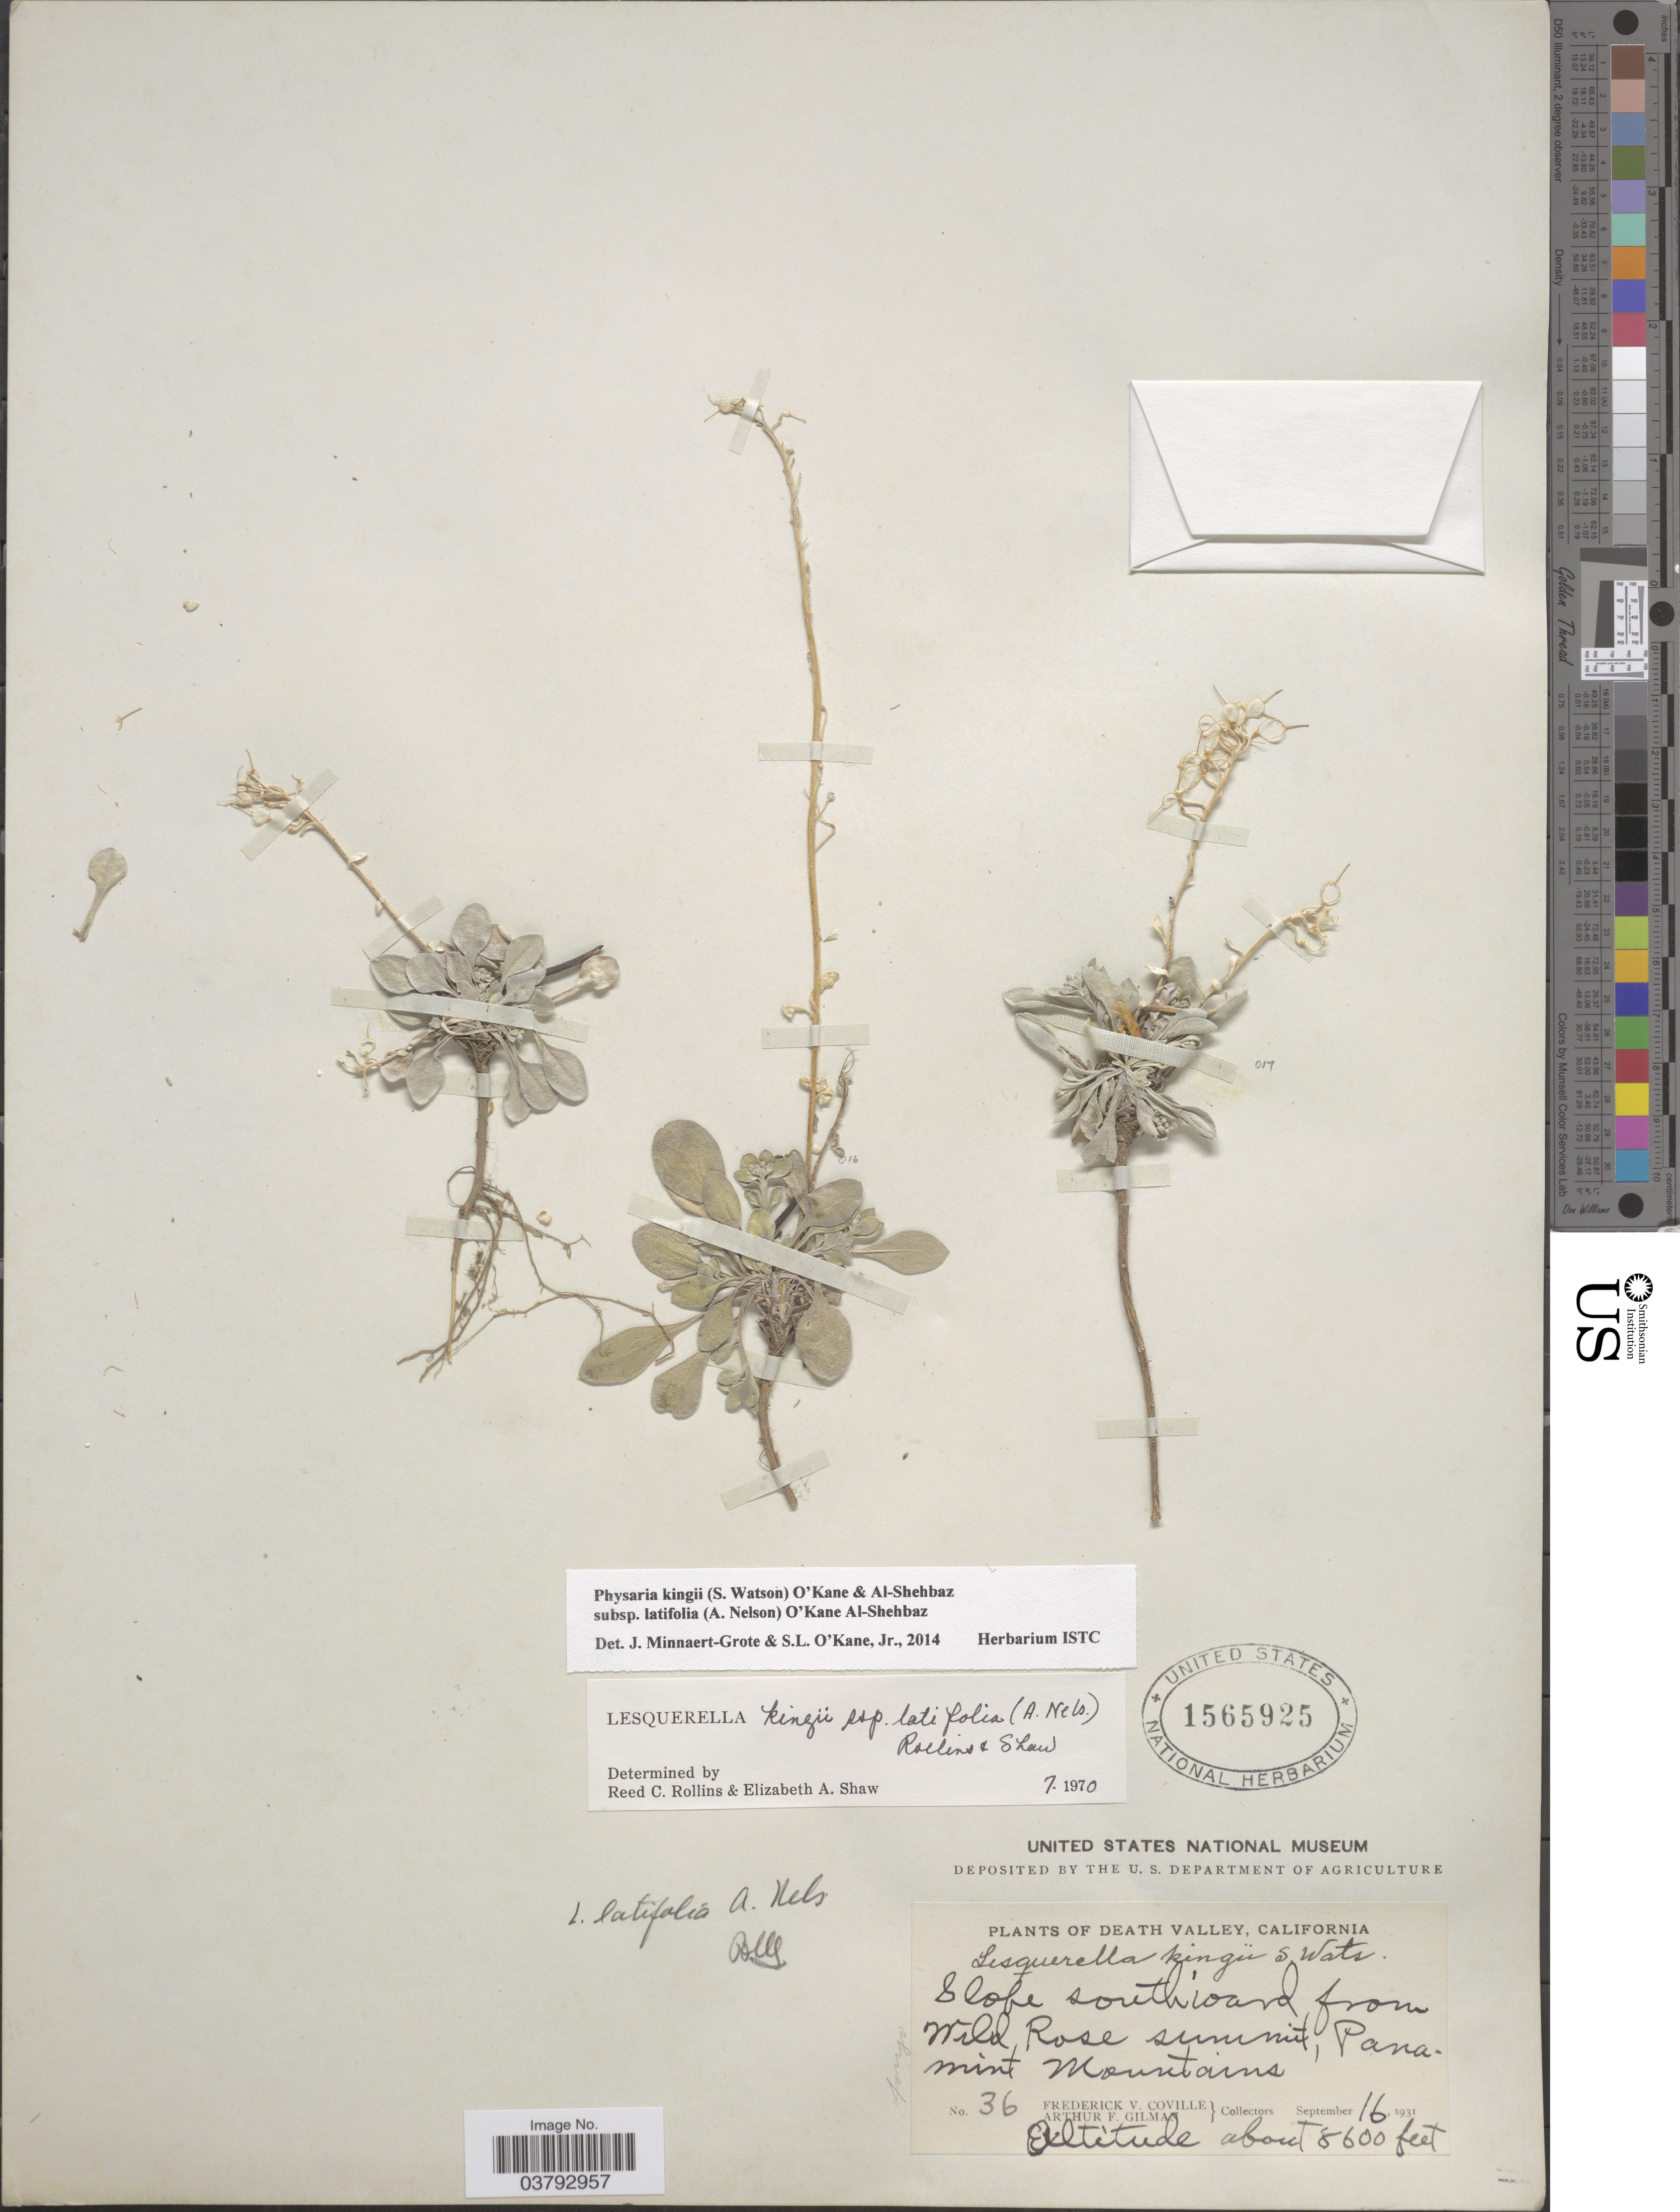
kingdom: Plantae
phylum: Tracheophyta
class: Magnoliopsida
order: Brassicales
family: Brassicaceae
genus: Physaria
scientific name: Physaria kingii subsp. latifolia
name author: (A. Nelson) O'Kane & Al-Shehbaz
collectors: F. V. Coville & A. Gilman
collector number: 36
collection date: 1931-09-16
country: United States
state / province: California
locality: Death Valley. Slope southward from Wild Rose summit, Panamint Mountains.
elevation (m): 2621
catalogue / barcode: US 1565925